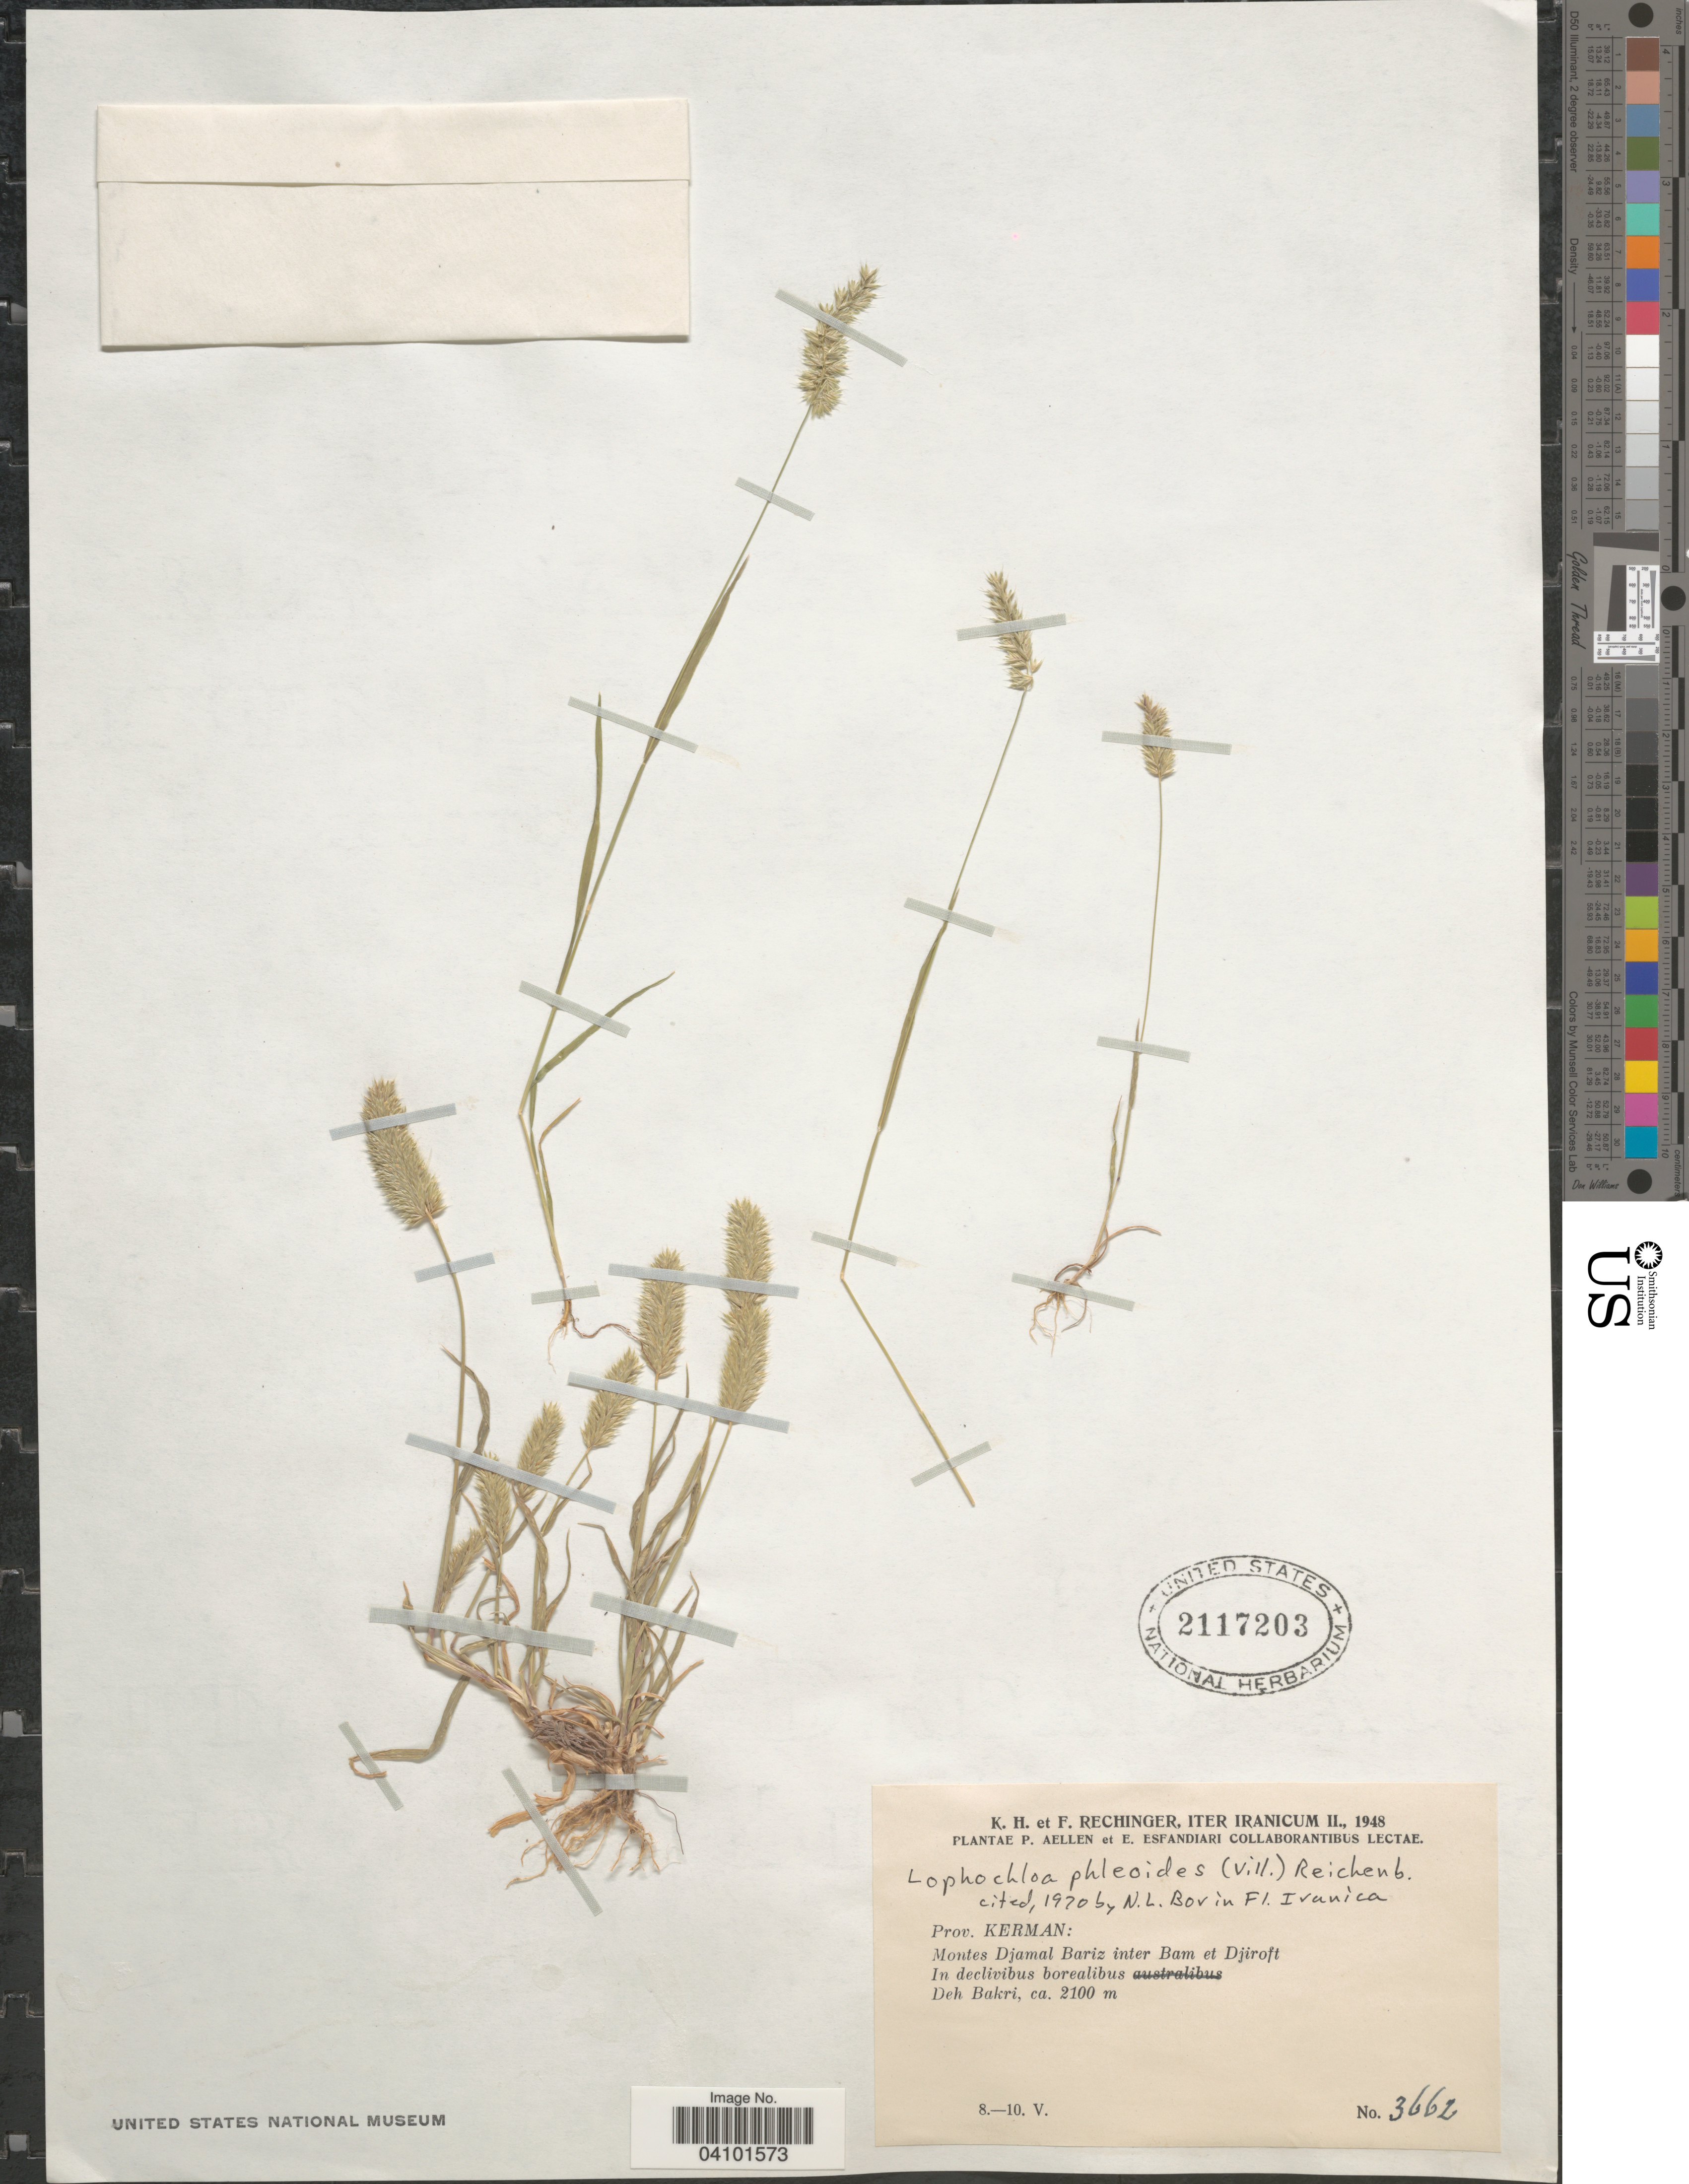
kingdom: Plantae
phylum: Tracheophyta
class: Liliopsida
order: Poales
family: Poaceae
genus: Rostraria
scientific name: Rostraria cristata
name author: (L.) Tzvelev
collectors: K. H. Rechinger & F. Rechinger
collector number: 3662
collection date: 1948-05-08/1948-05-10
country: Iran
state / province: Kerman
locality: Iter Iranicum II., 1948. Montes Djamal Bariz inter Bam et Djiroft. In declivibus borealibus Deh Bakri.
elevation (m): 2100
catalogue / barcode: US 2117203